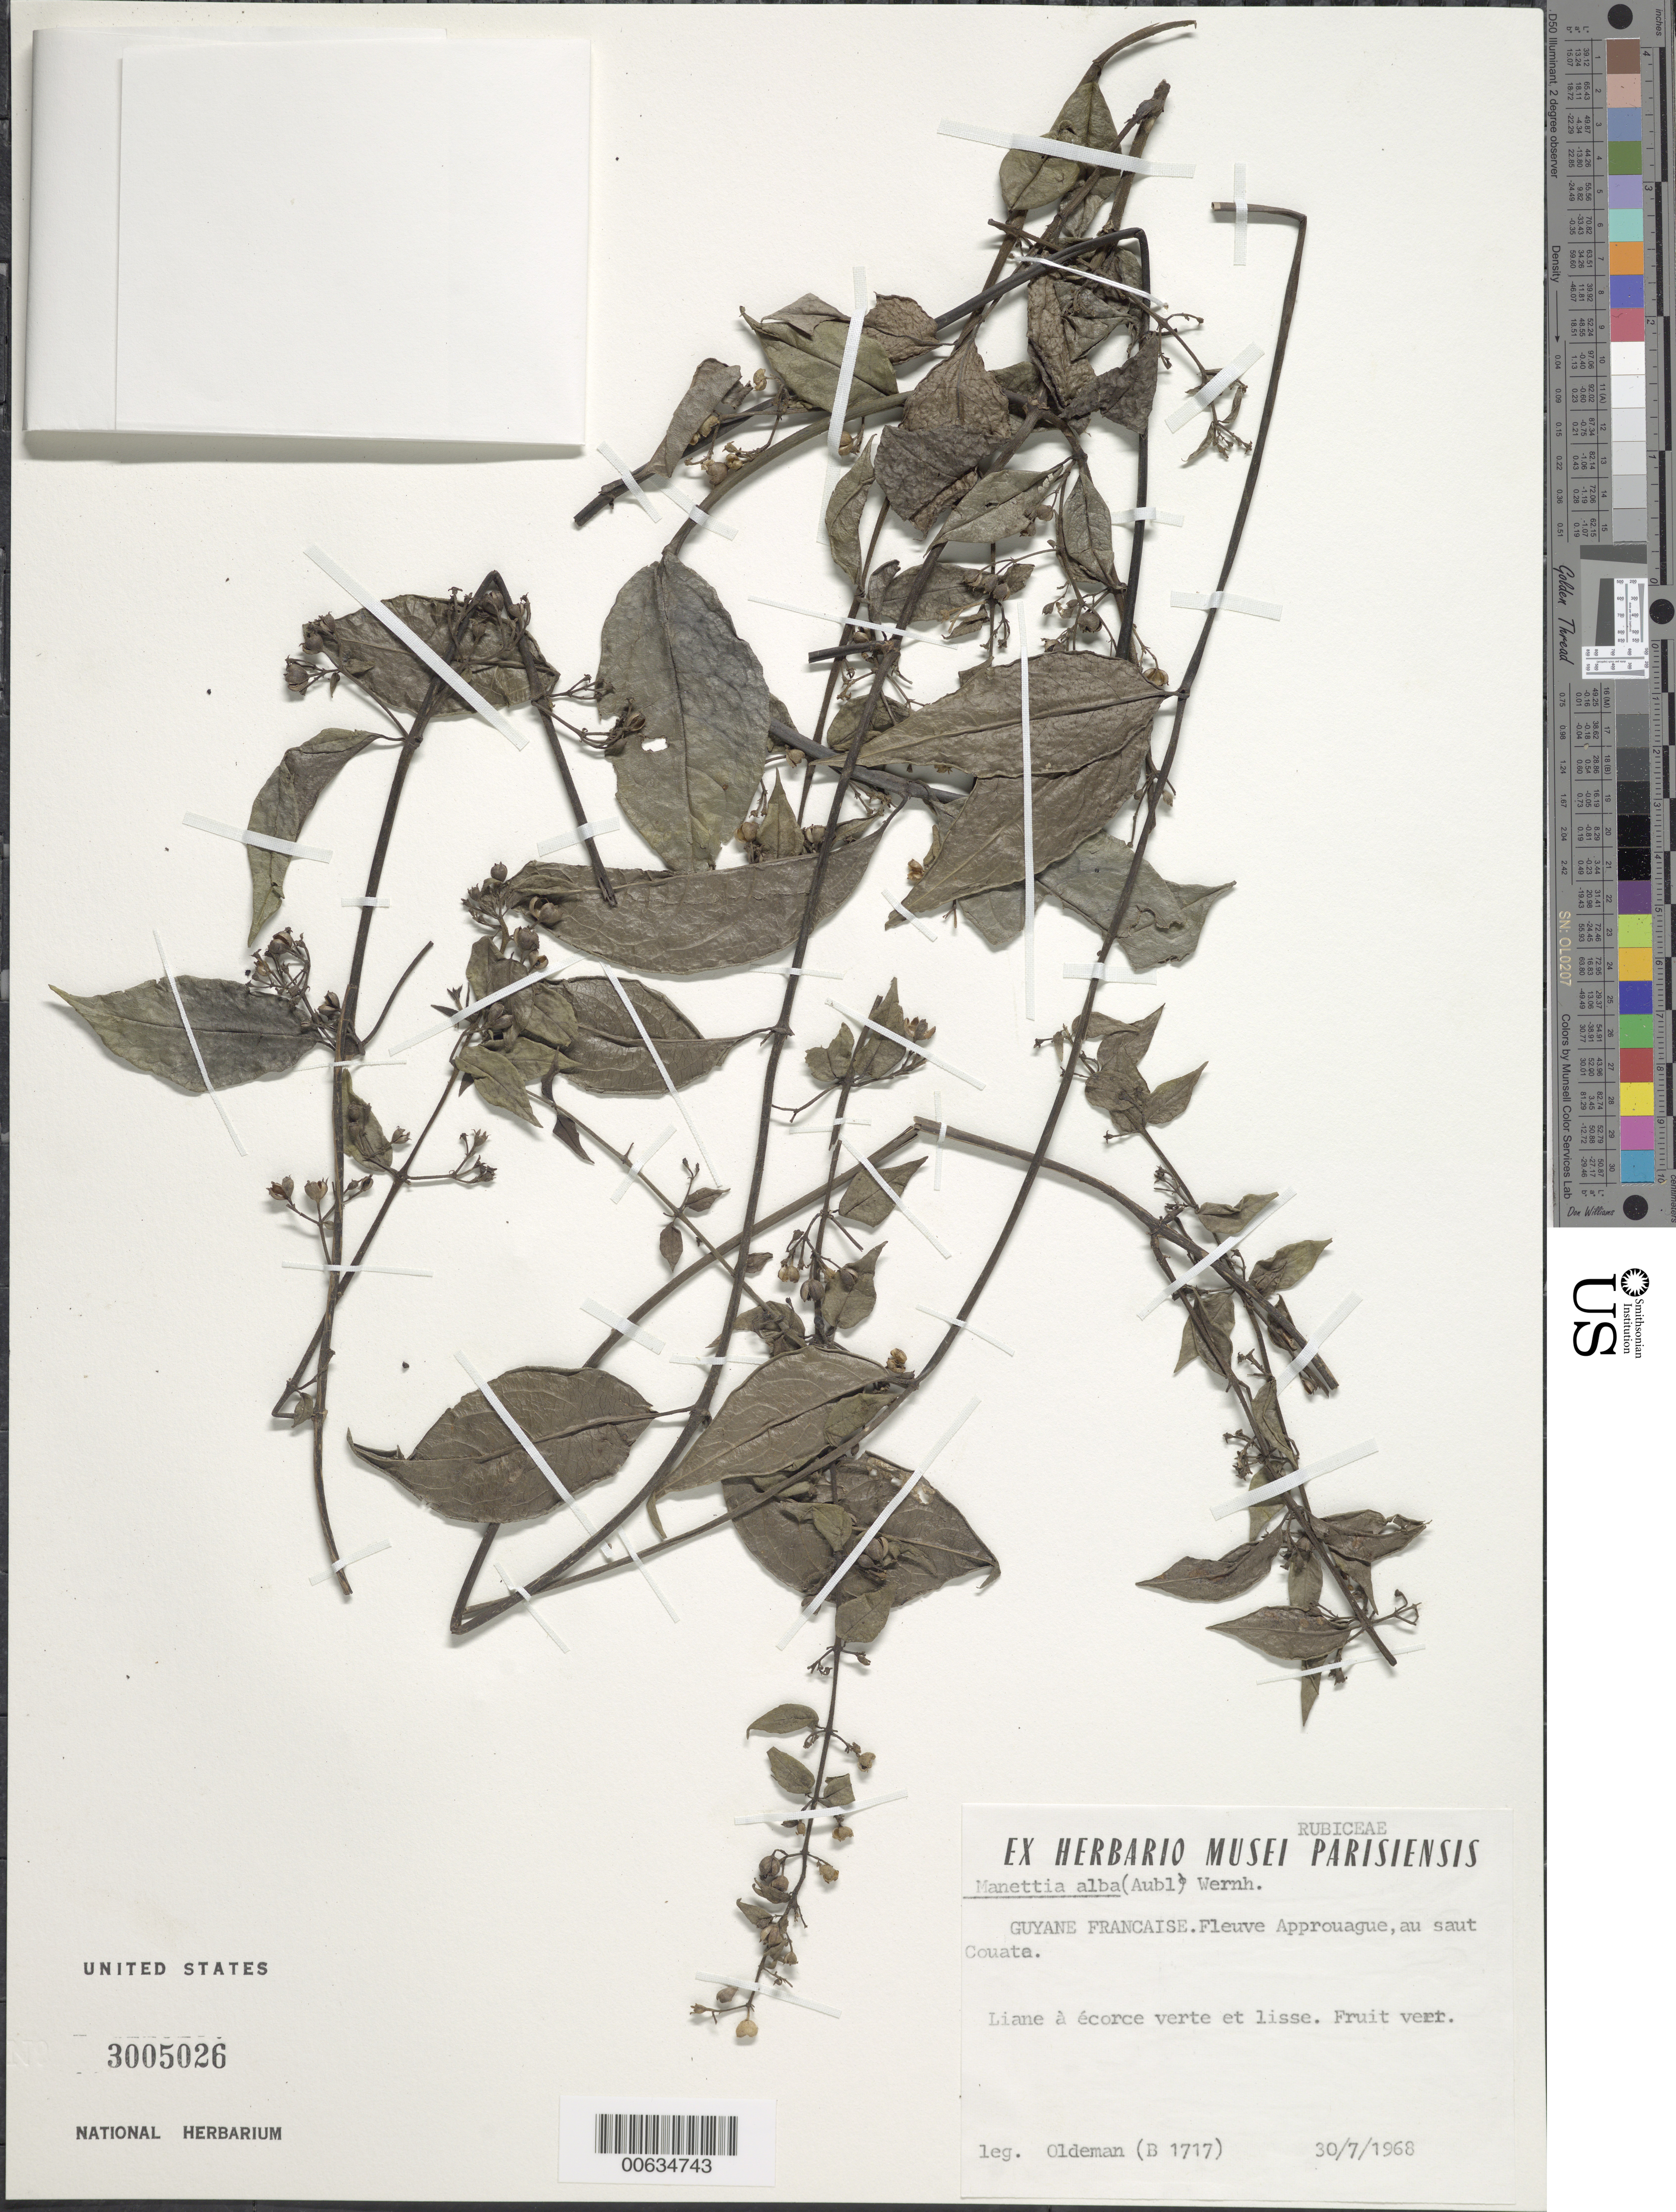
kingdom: Plantae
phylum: Tracheophyta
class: Magnoliopsida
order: Gentianales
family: Rubiaceae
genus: Manettia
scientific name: Manettia alba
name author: (Aubl.) Wernham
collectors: R. Oldeman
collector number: B 1717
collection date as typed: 30-Jul-68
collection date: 1968-07-30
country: French Guiana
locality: Approuague R., au Saut Couata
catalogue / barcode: US 3005026